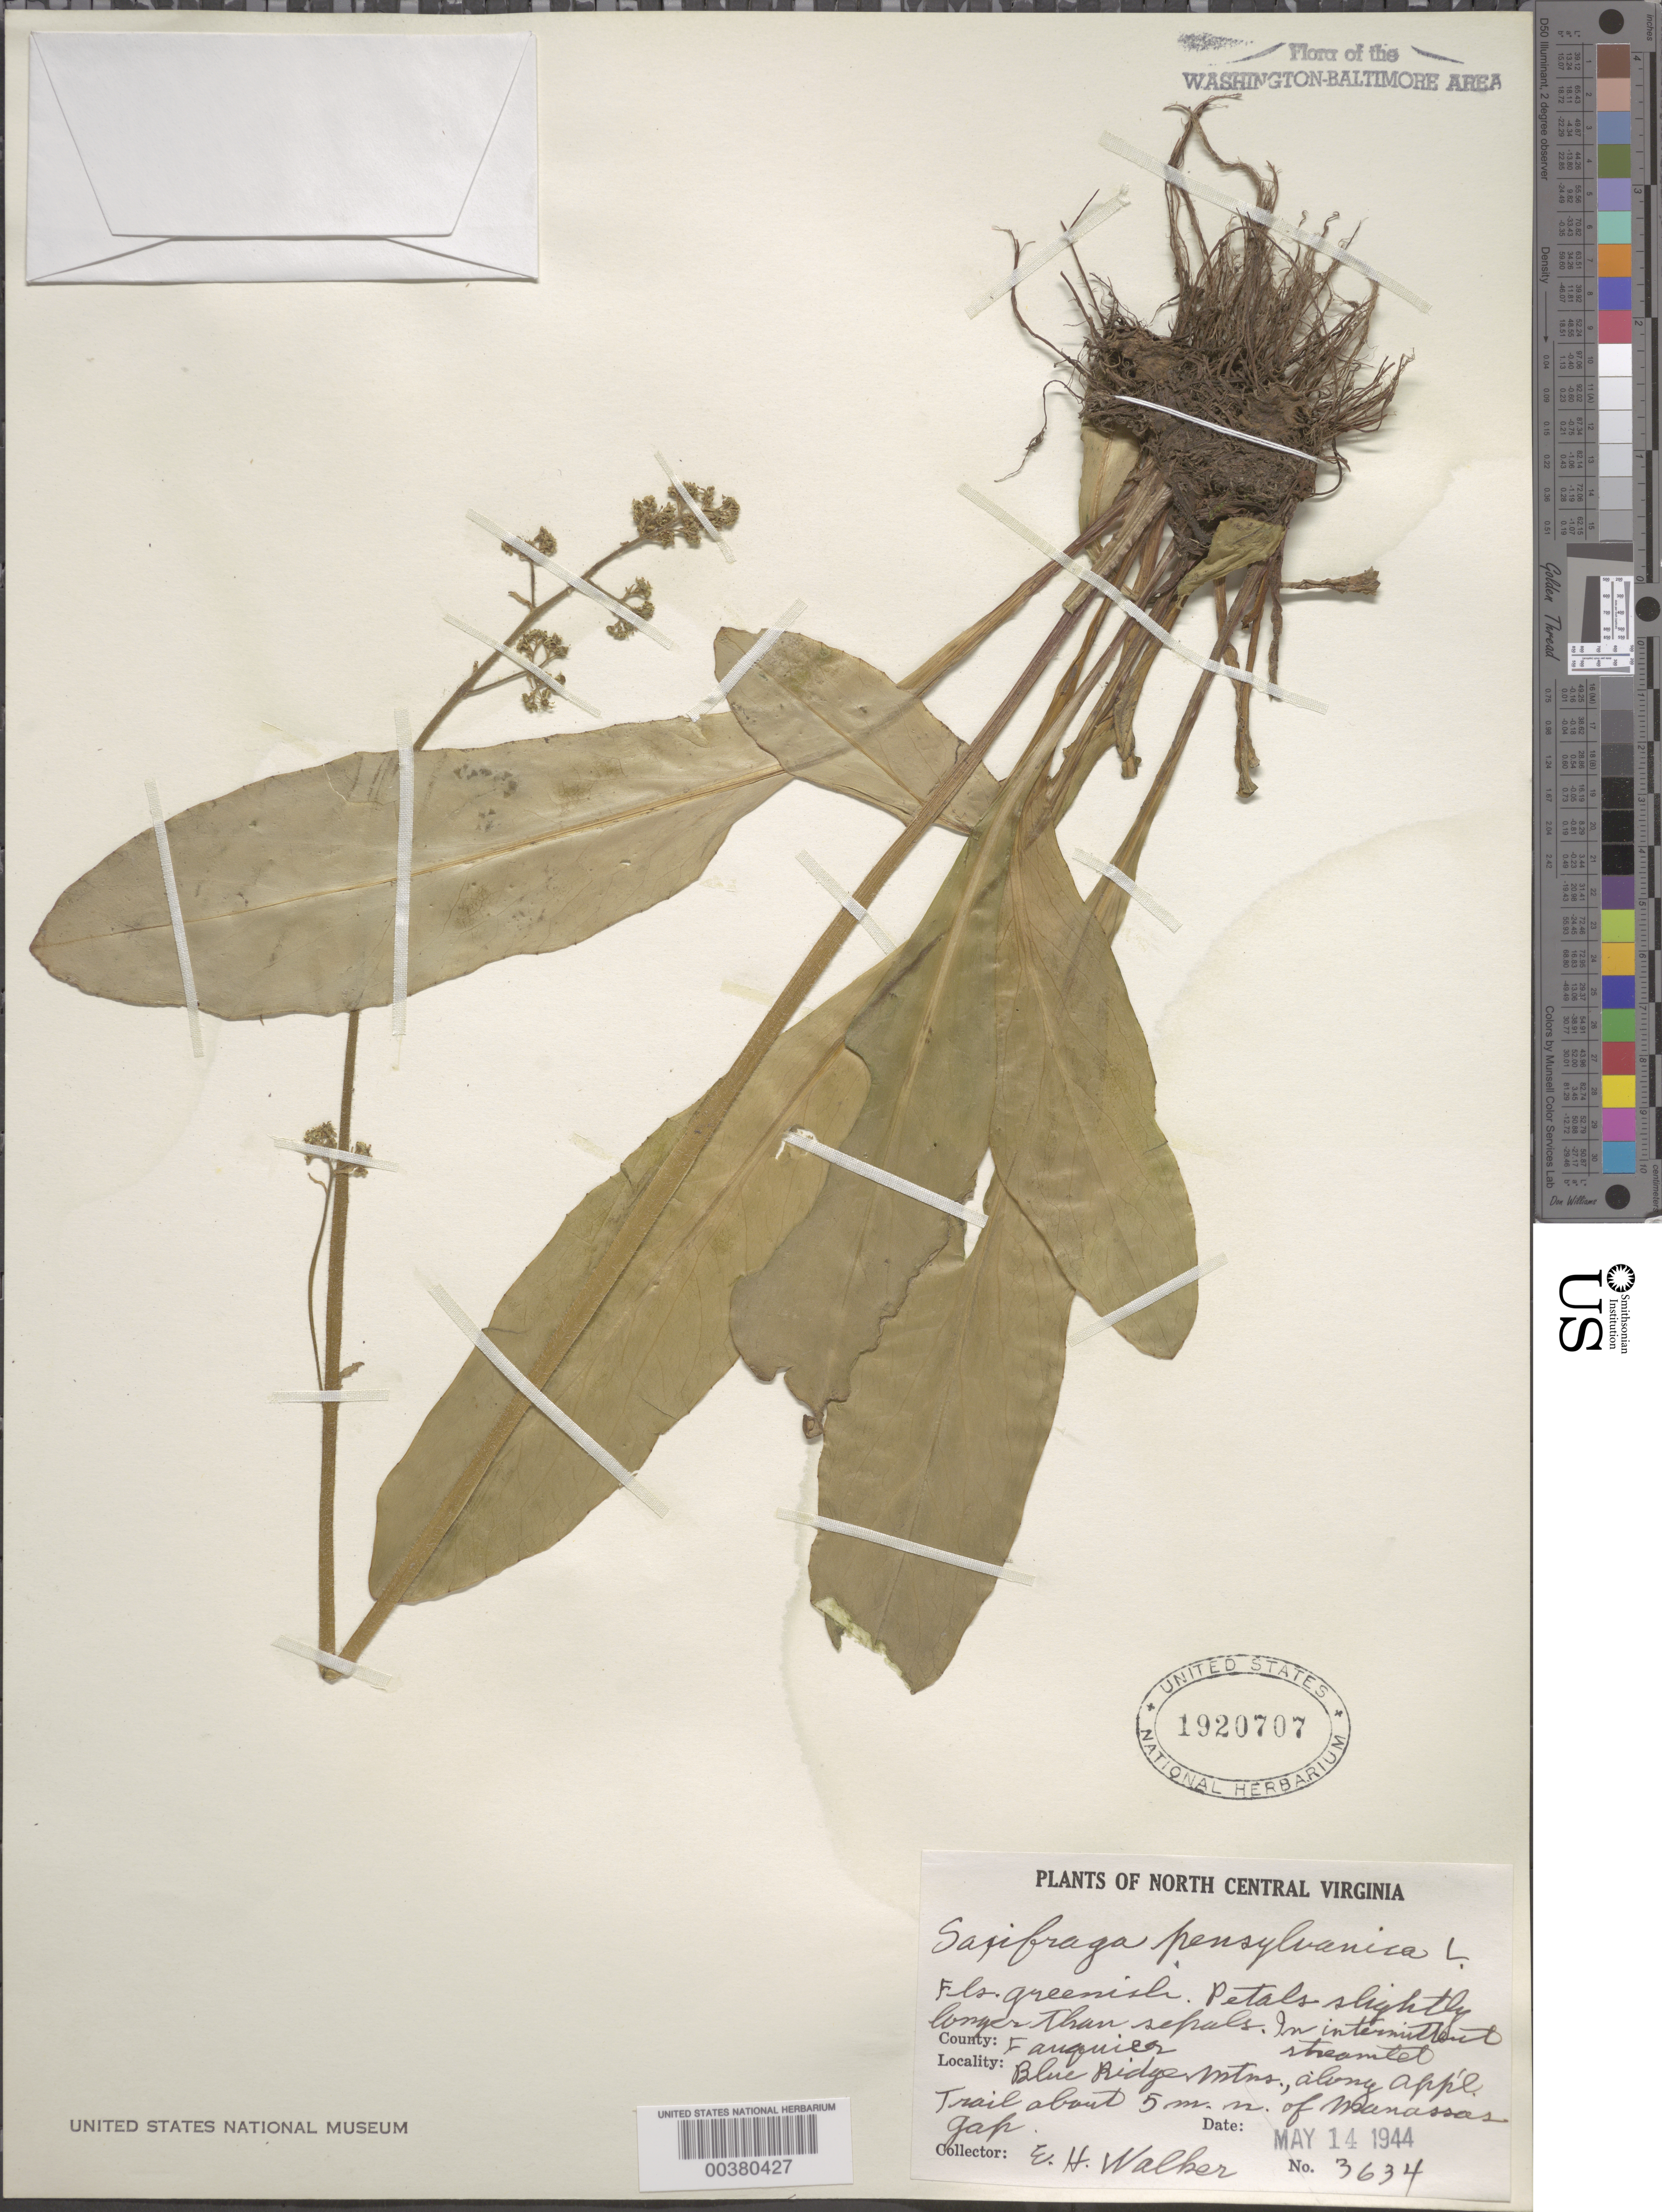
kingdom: Plantae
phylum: Tracheophyta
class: Magnoliopsida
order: Saxifragales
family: Saxifragaceae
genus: Micranthes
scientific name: Micranthes pensylvanica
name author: (L.) Haw.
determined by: Strong, Mark T., (BOT), Smithsonian Institution - National Museum of Natural History (UNITED STATES)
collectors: E. H. Walker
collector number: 3634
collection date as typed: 14 May 1944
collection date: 1944-05-14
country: United States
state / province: Virginia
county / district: Fauquier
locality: Bull Ridge Mountains, Appalachian Trail, north of Manassas Gap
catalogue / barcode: US 1920707